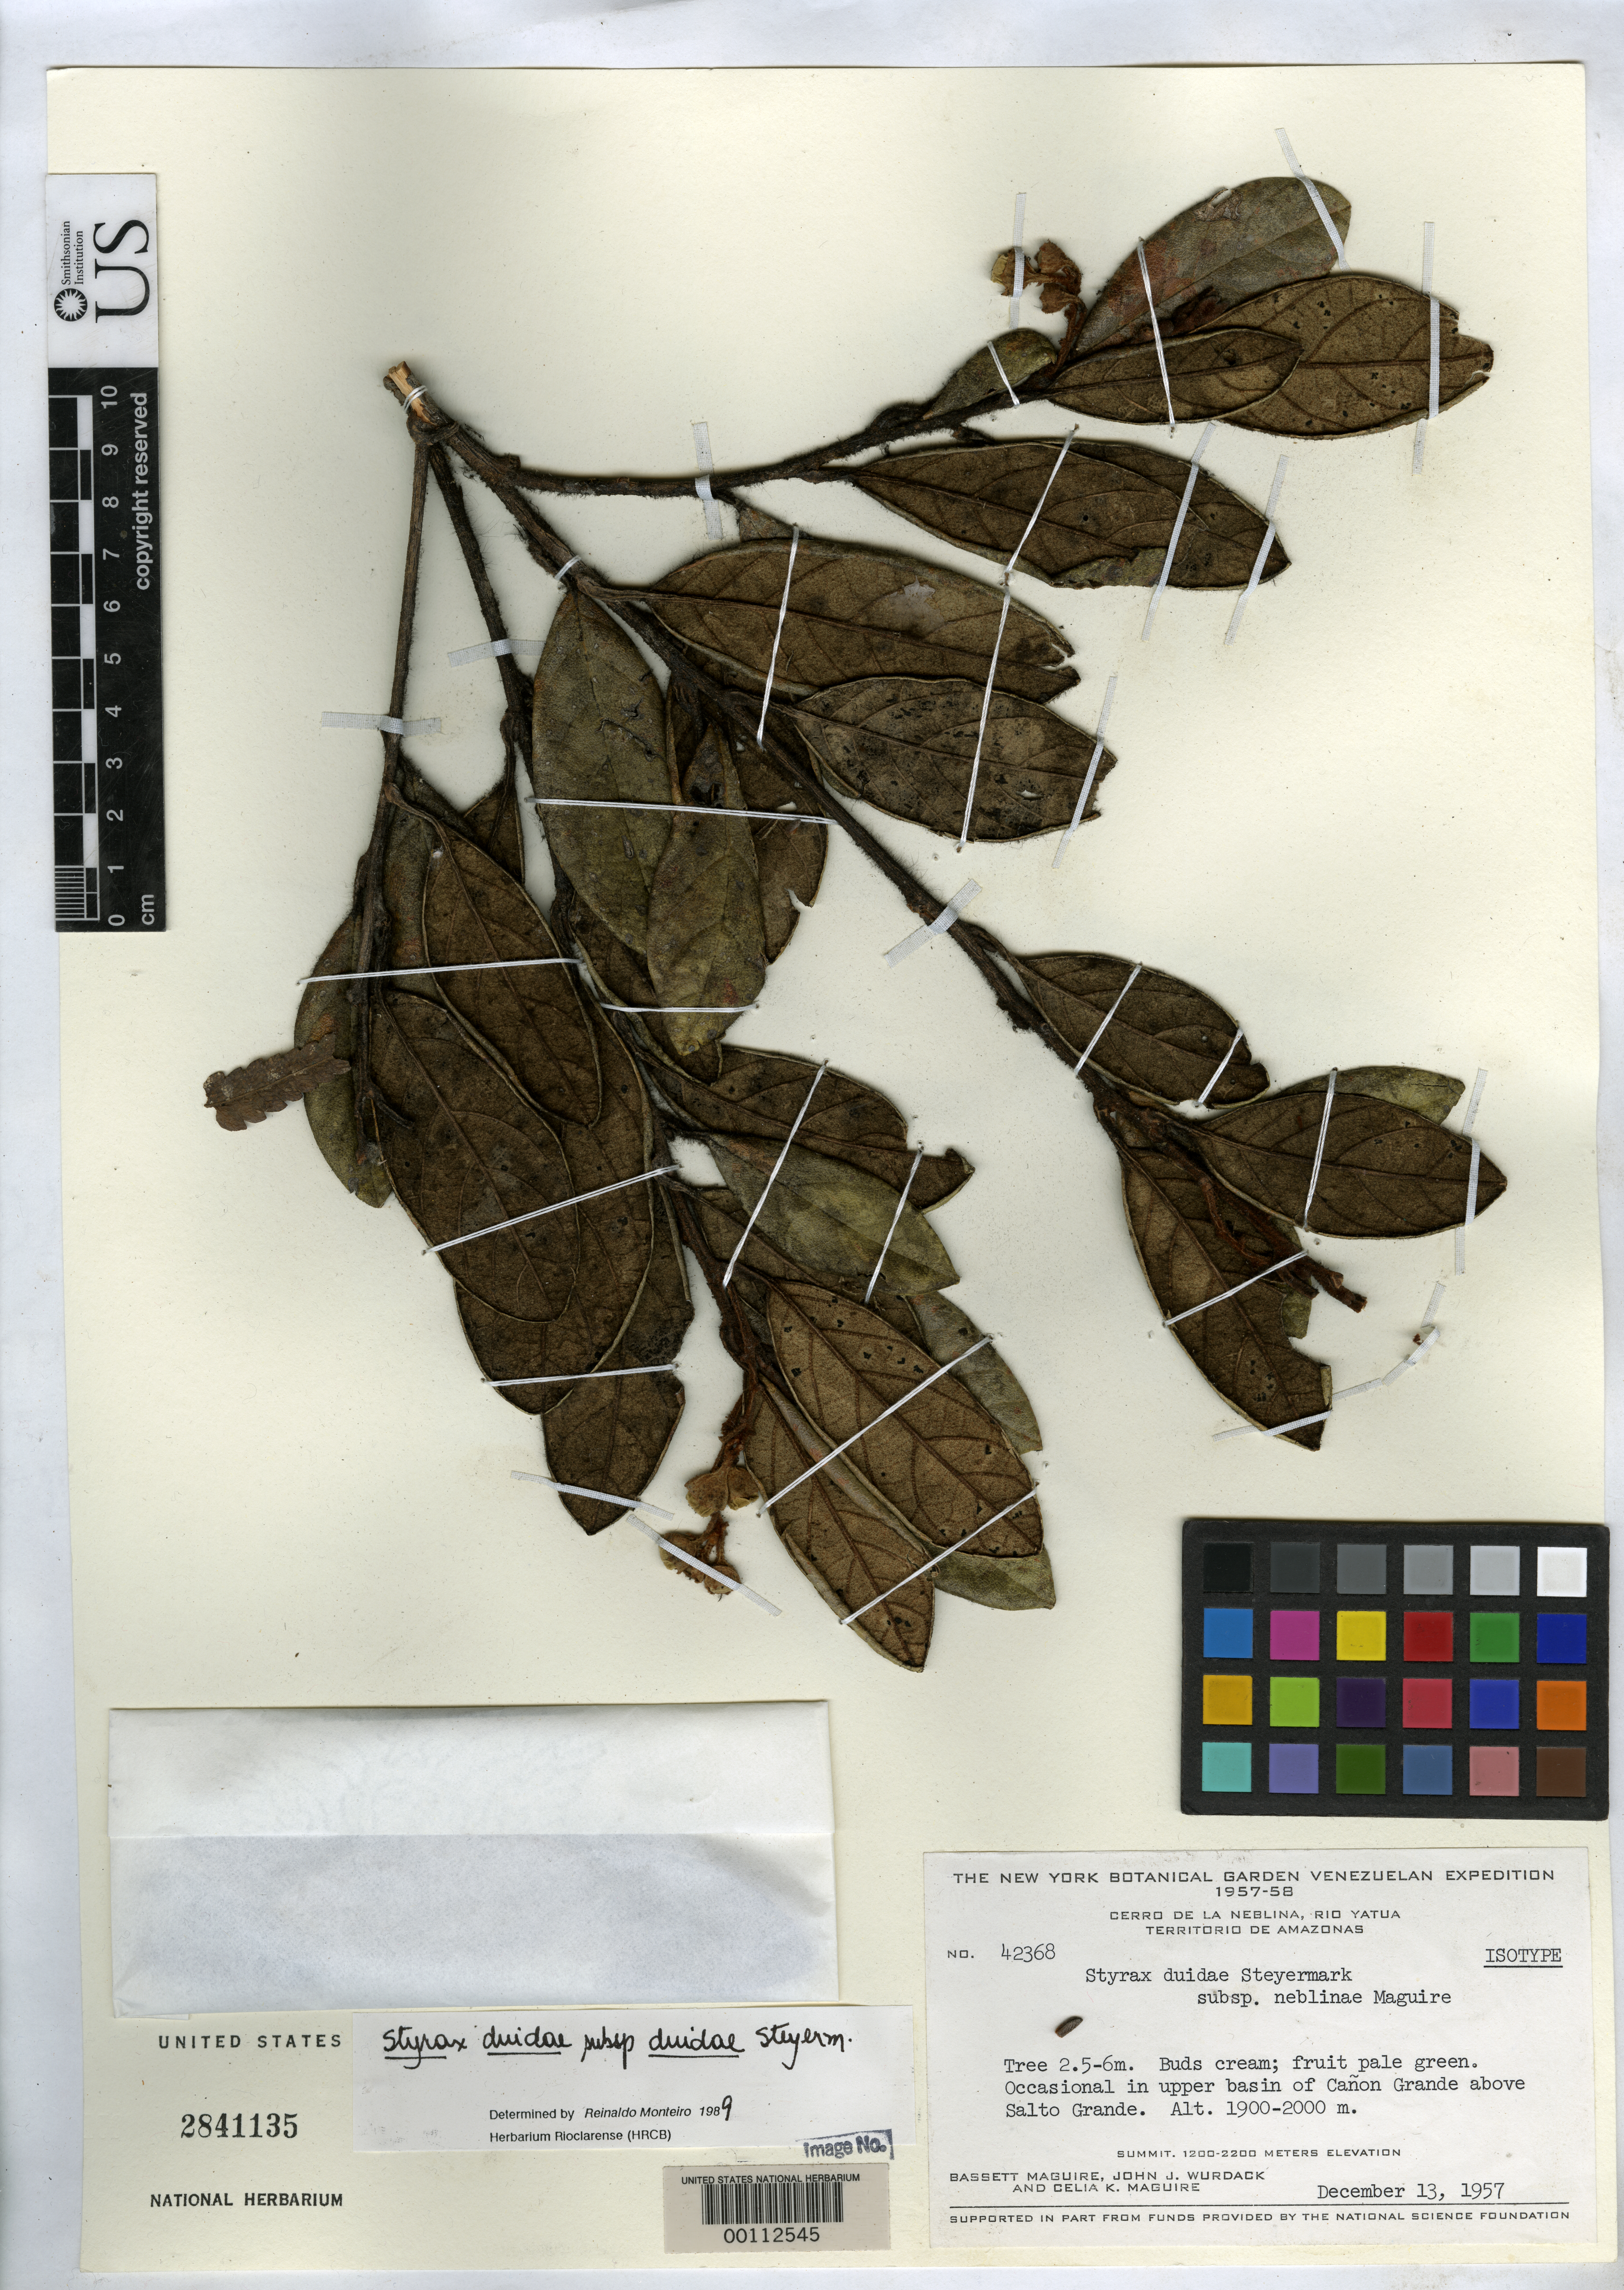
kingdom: Plantae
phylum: Tracheophyta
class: Magnoliopsida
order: Ericales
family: Styracaceae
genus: Styrax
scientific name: Styrax duidae subsp. neblinae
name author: Maguire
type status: Isotype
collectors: B. Maguire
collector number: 42368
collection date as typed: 13 Dec 1957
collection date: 1957-12-13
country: Venezuela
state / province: Amazonas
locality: Canon Grande above Salto Grande, Cerro de la Neblina.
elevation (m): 1900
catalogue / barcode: US 2841135